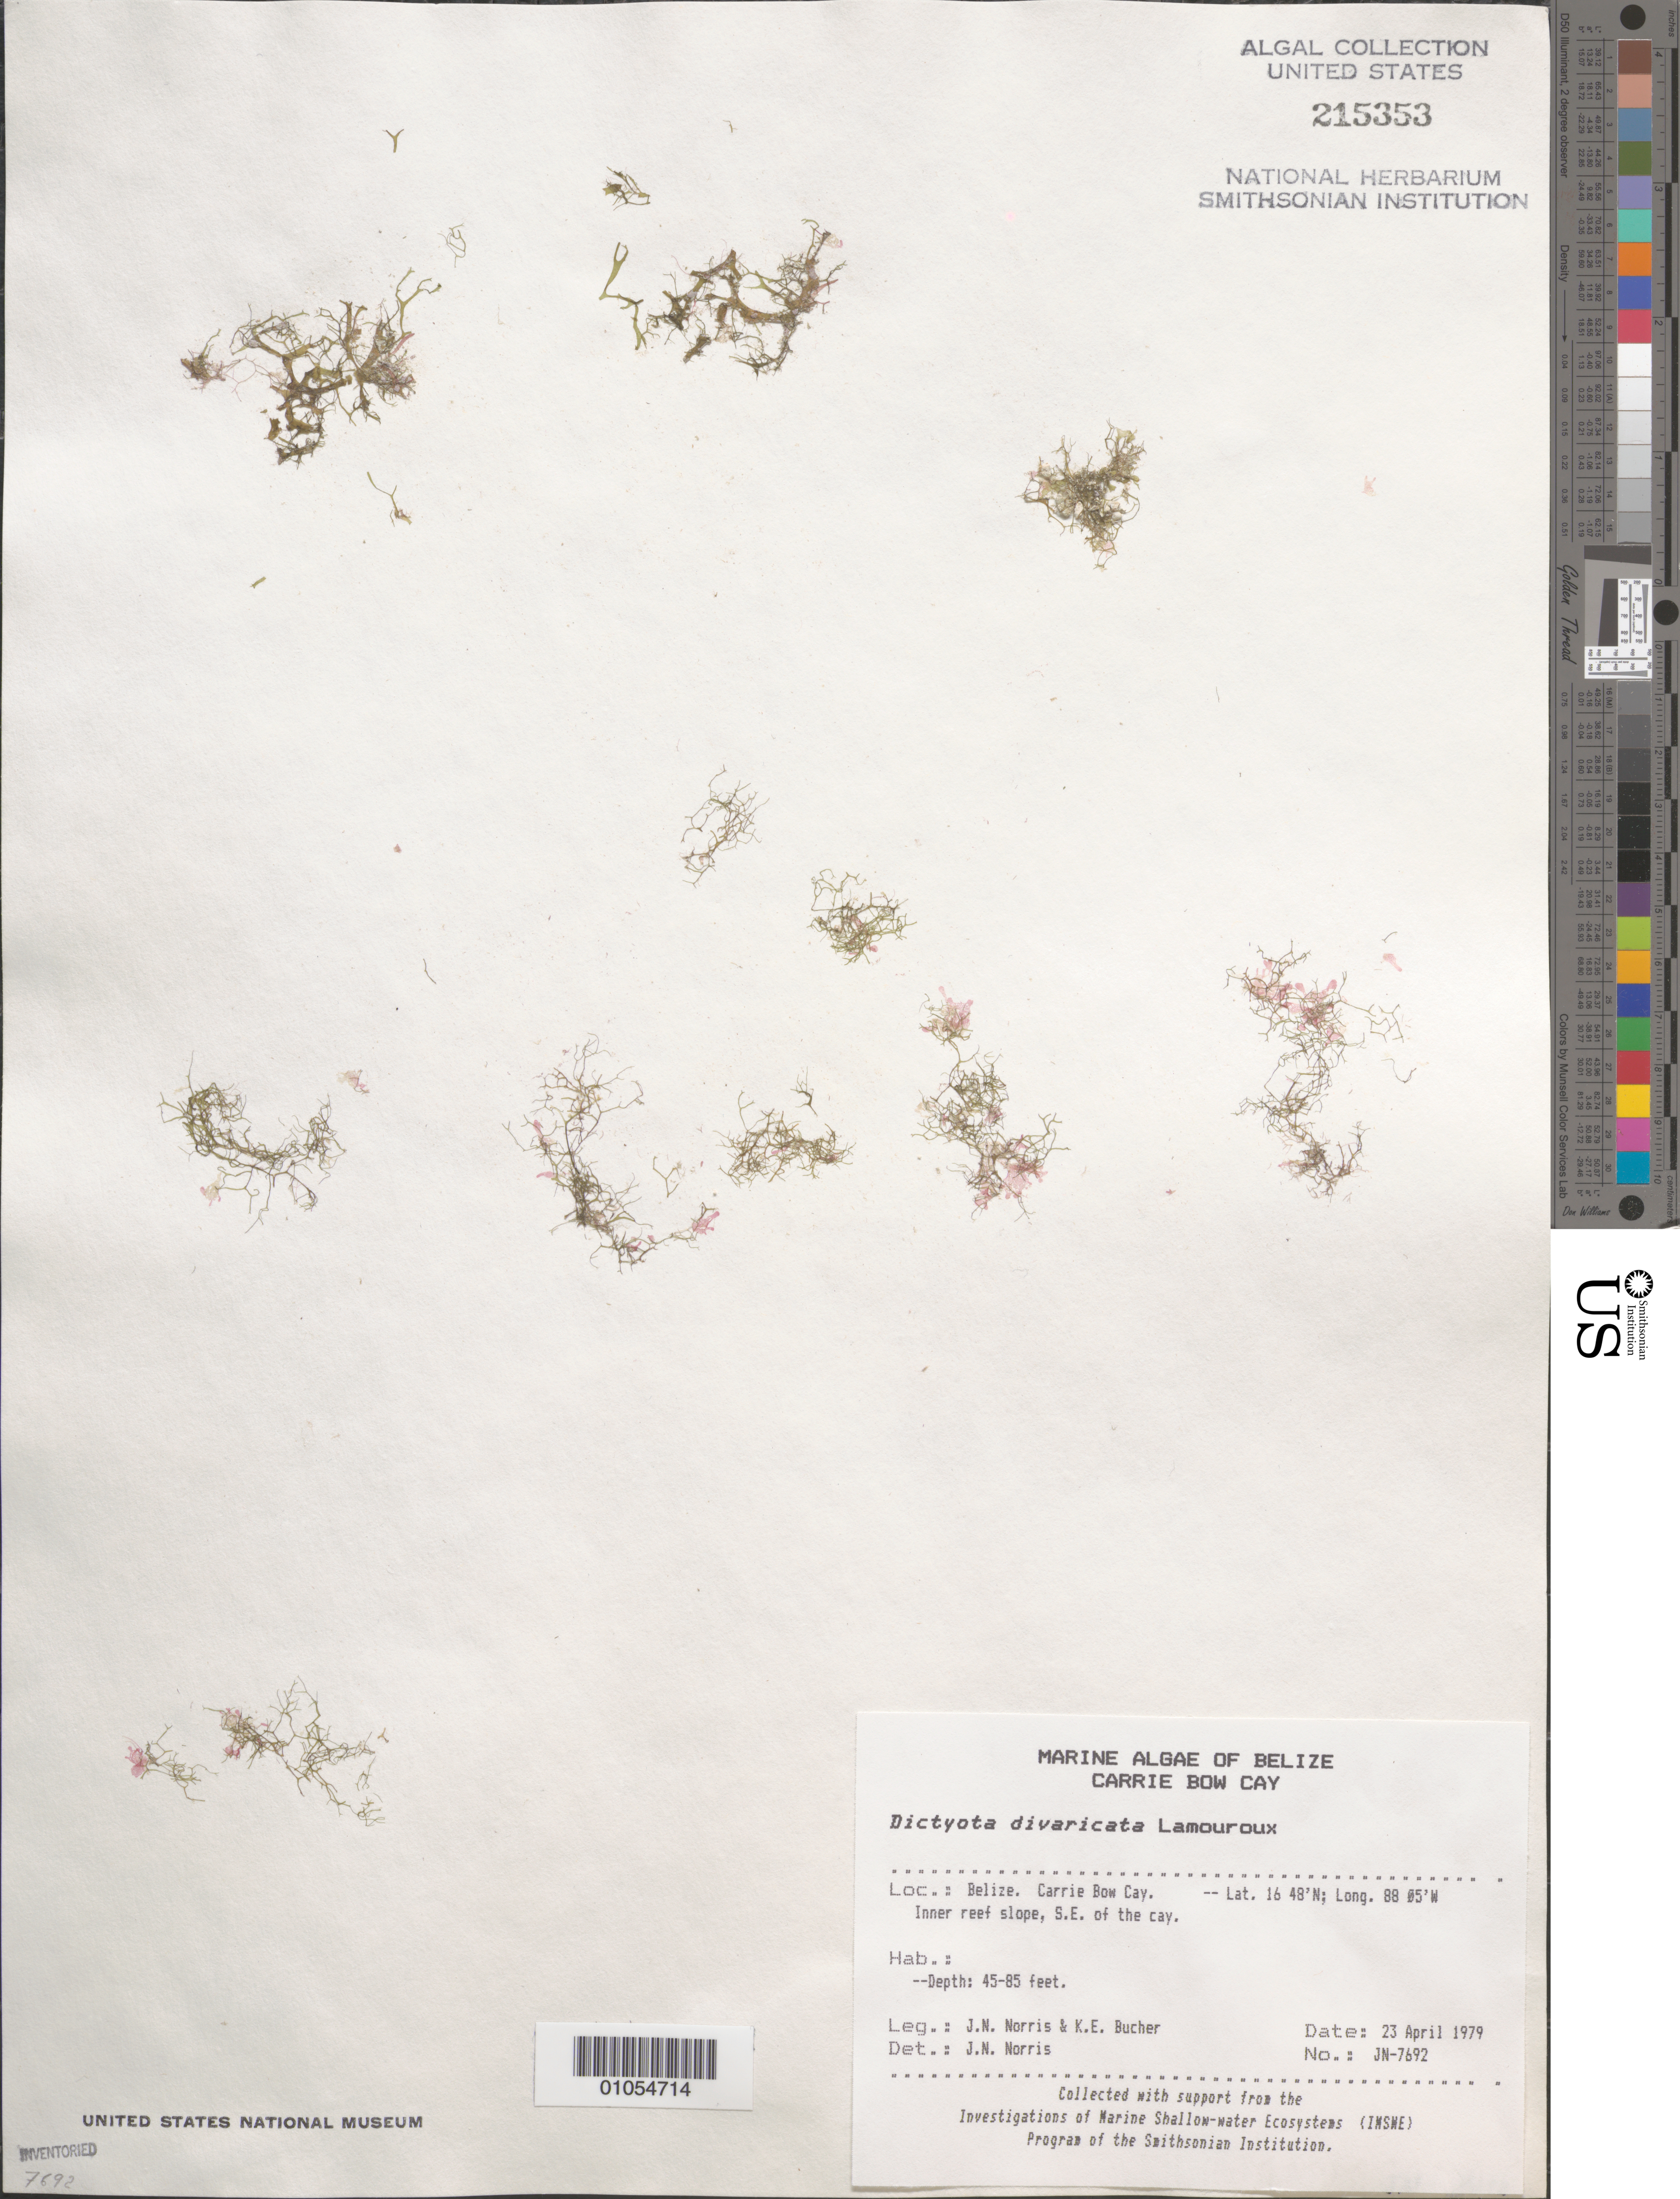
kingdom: Chromista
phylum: Ochrophyta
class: Phaeophyceae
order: Dictyotales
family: Dictyotaceae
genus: Dictyota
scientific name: Dictyota divaricata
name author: J.V.Lamouroux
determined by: Norris, James N.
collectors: J. N. Norris & K. E. Bucher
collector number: JN-7692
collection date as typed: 23 Apr 1979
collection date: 1979-04-23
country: Belize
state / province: Stann Creek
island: Carrie Bow Cay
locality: Southeast of Carrie Bow Cay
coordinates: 16 48'N, 88 05'W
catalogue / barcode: US 215353